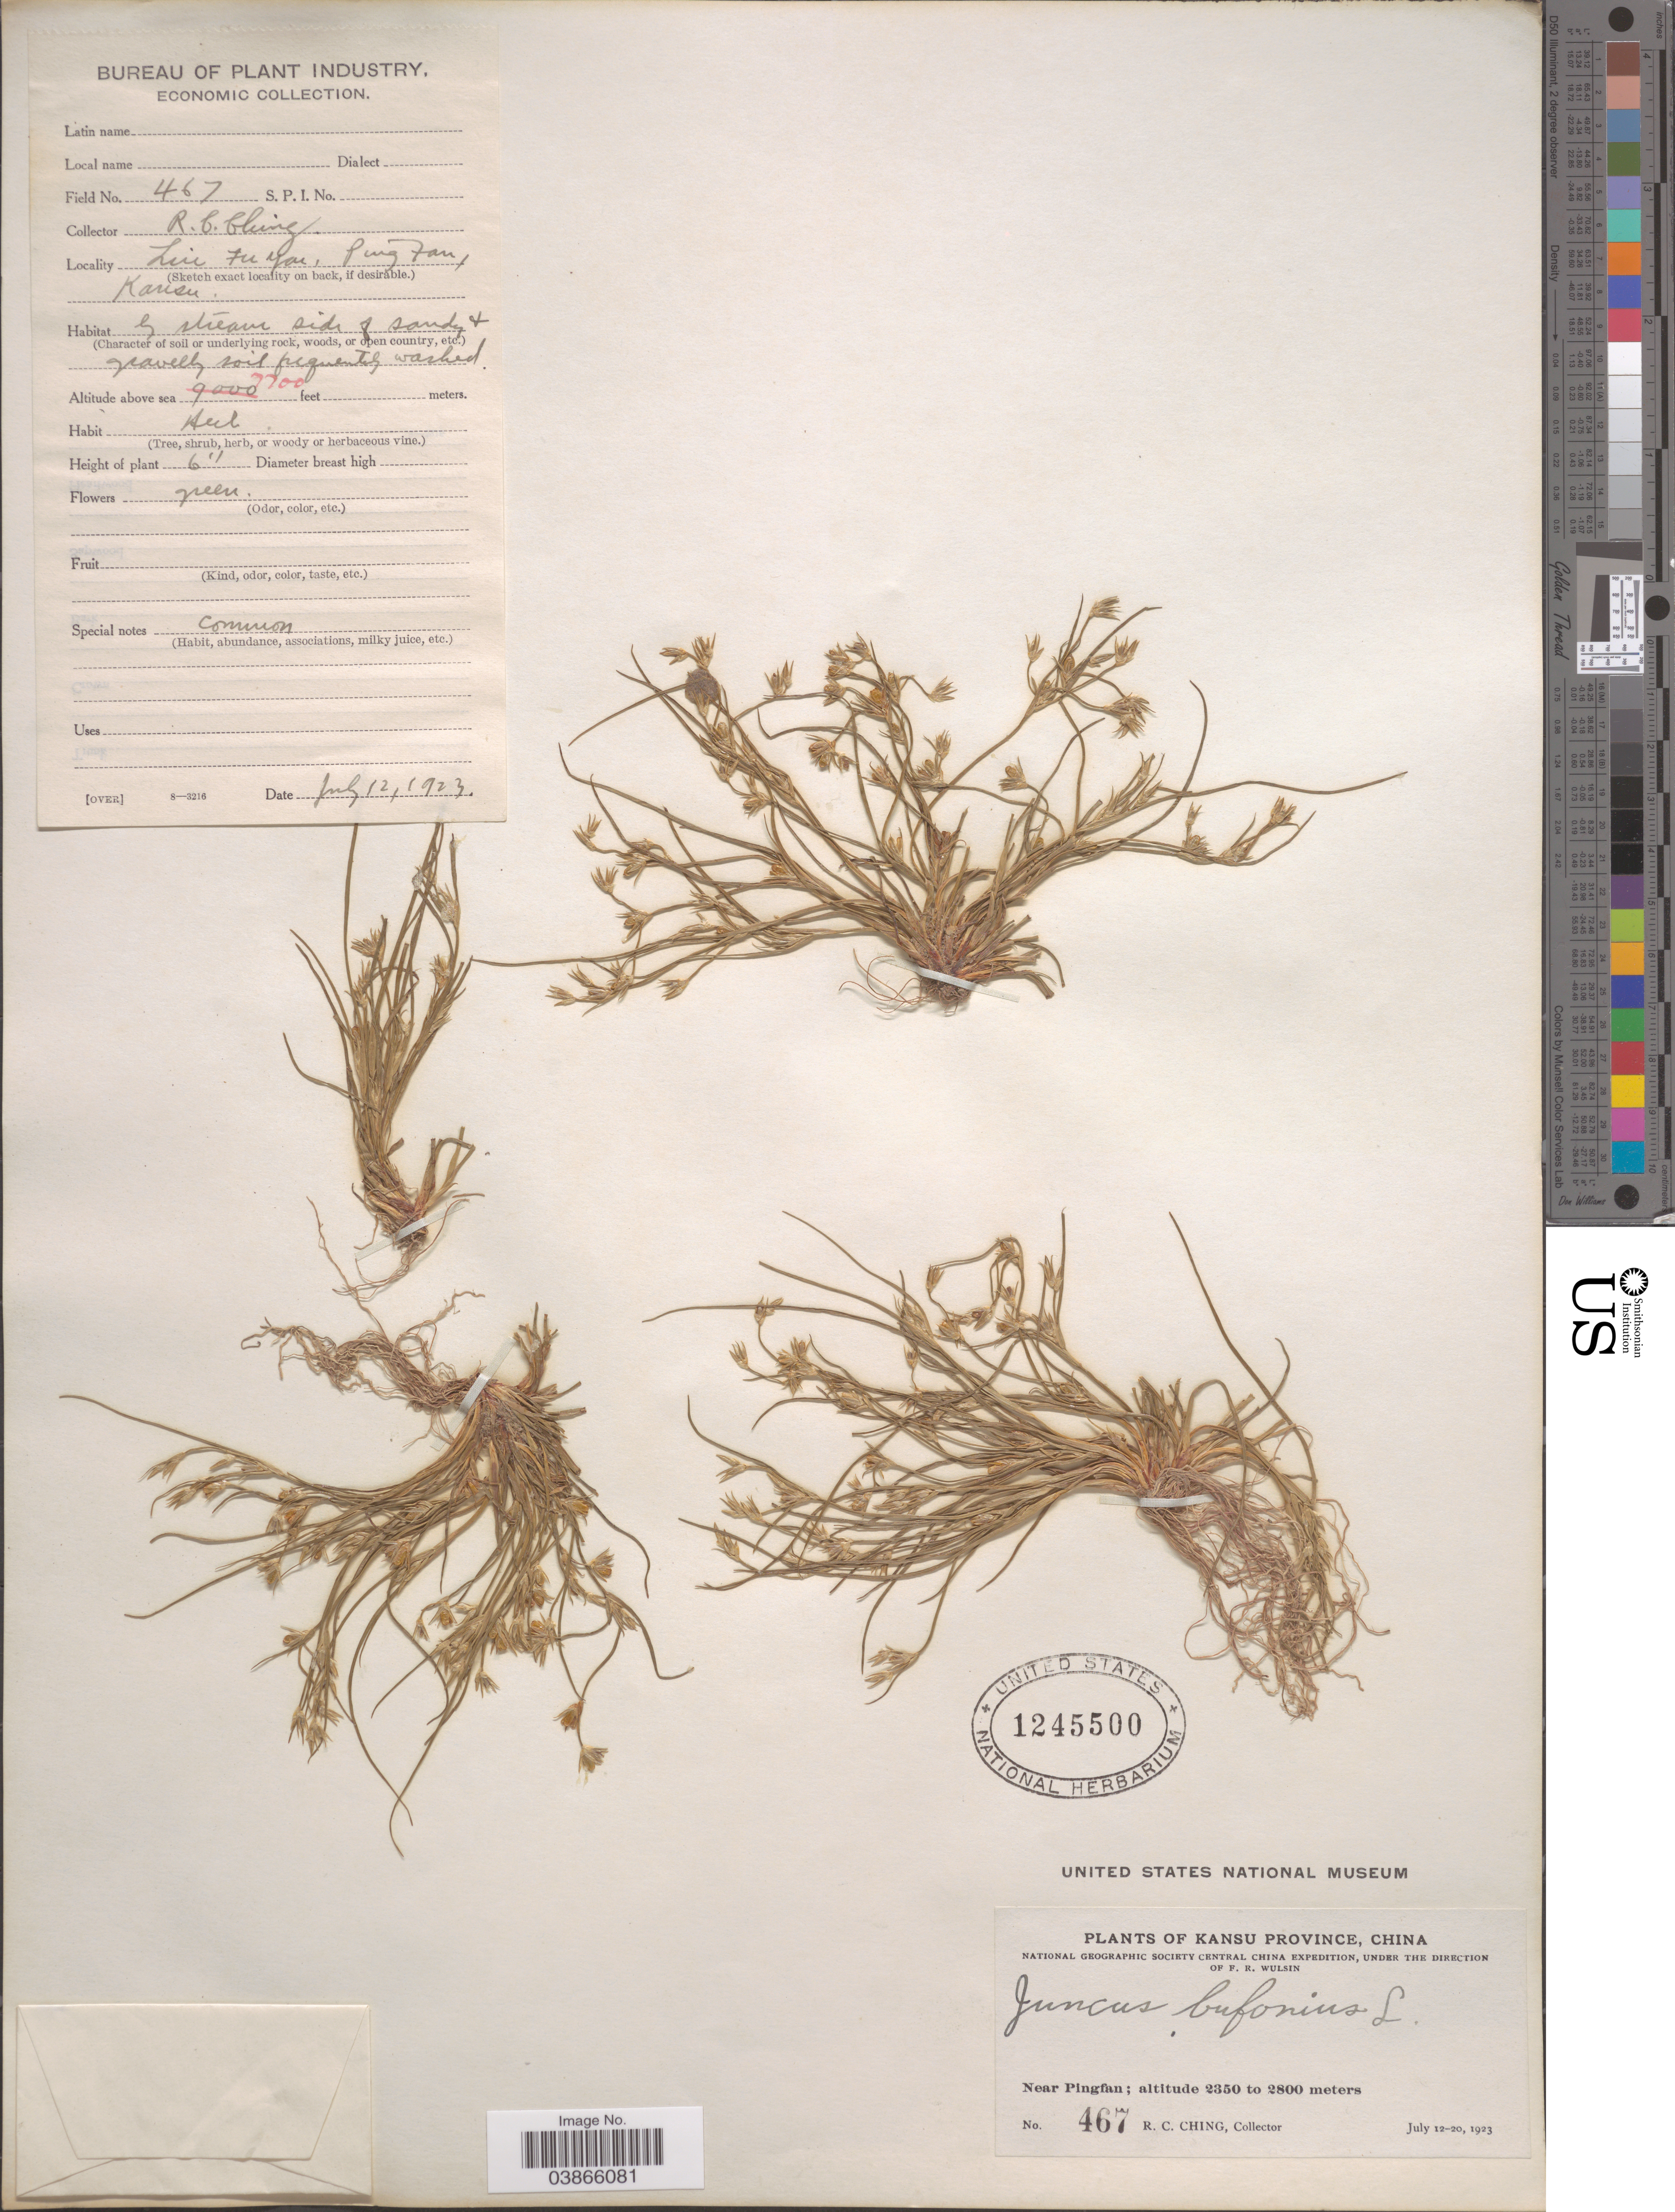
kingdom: Plantae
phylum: Tracheophyta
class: Liliopsida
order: Poales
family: Juncaceae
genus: Juncus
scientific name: Juncus bufonius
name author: L.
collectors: R. C. Ching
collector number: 467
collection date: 1923-07-12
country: China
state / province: Gansu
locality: Kansu Province. Near Pingfan. Liu Fu You. [interpreted] Ping Fan. Kansu.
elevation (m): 2347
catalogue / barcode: US 1245500